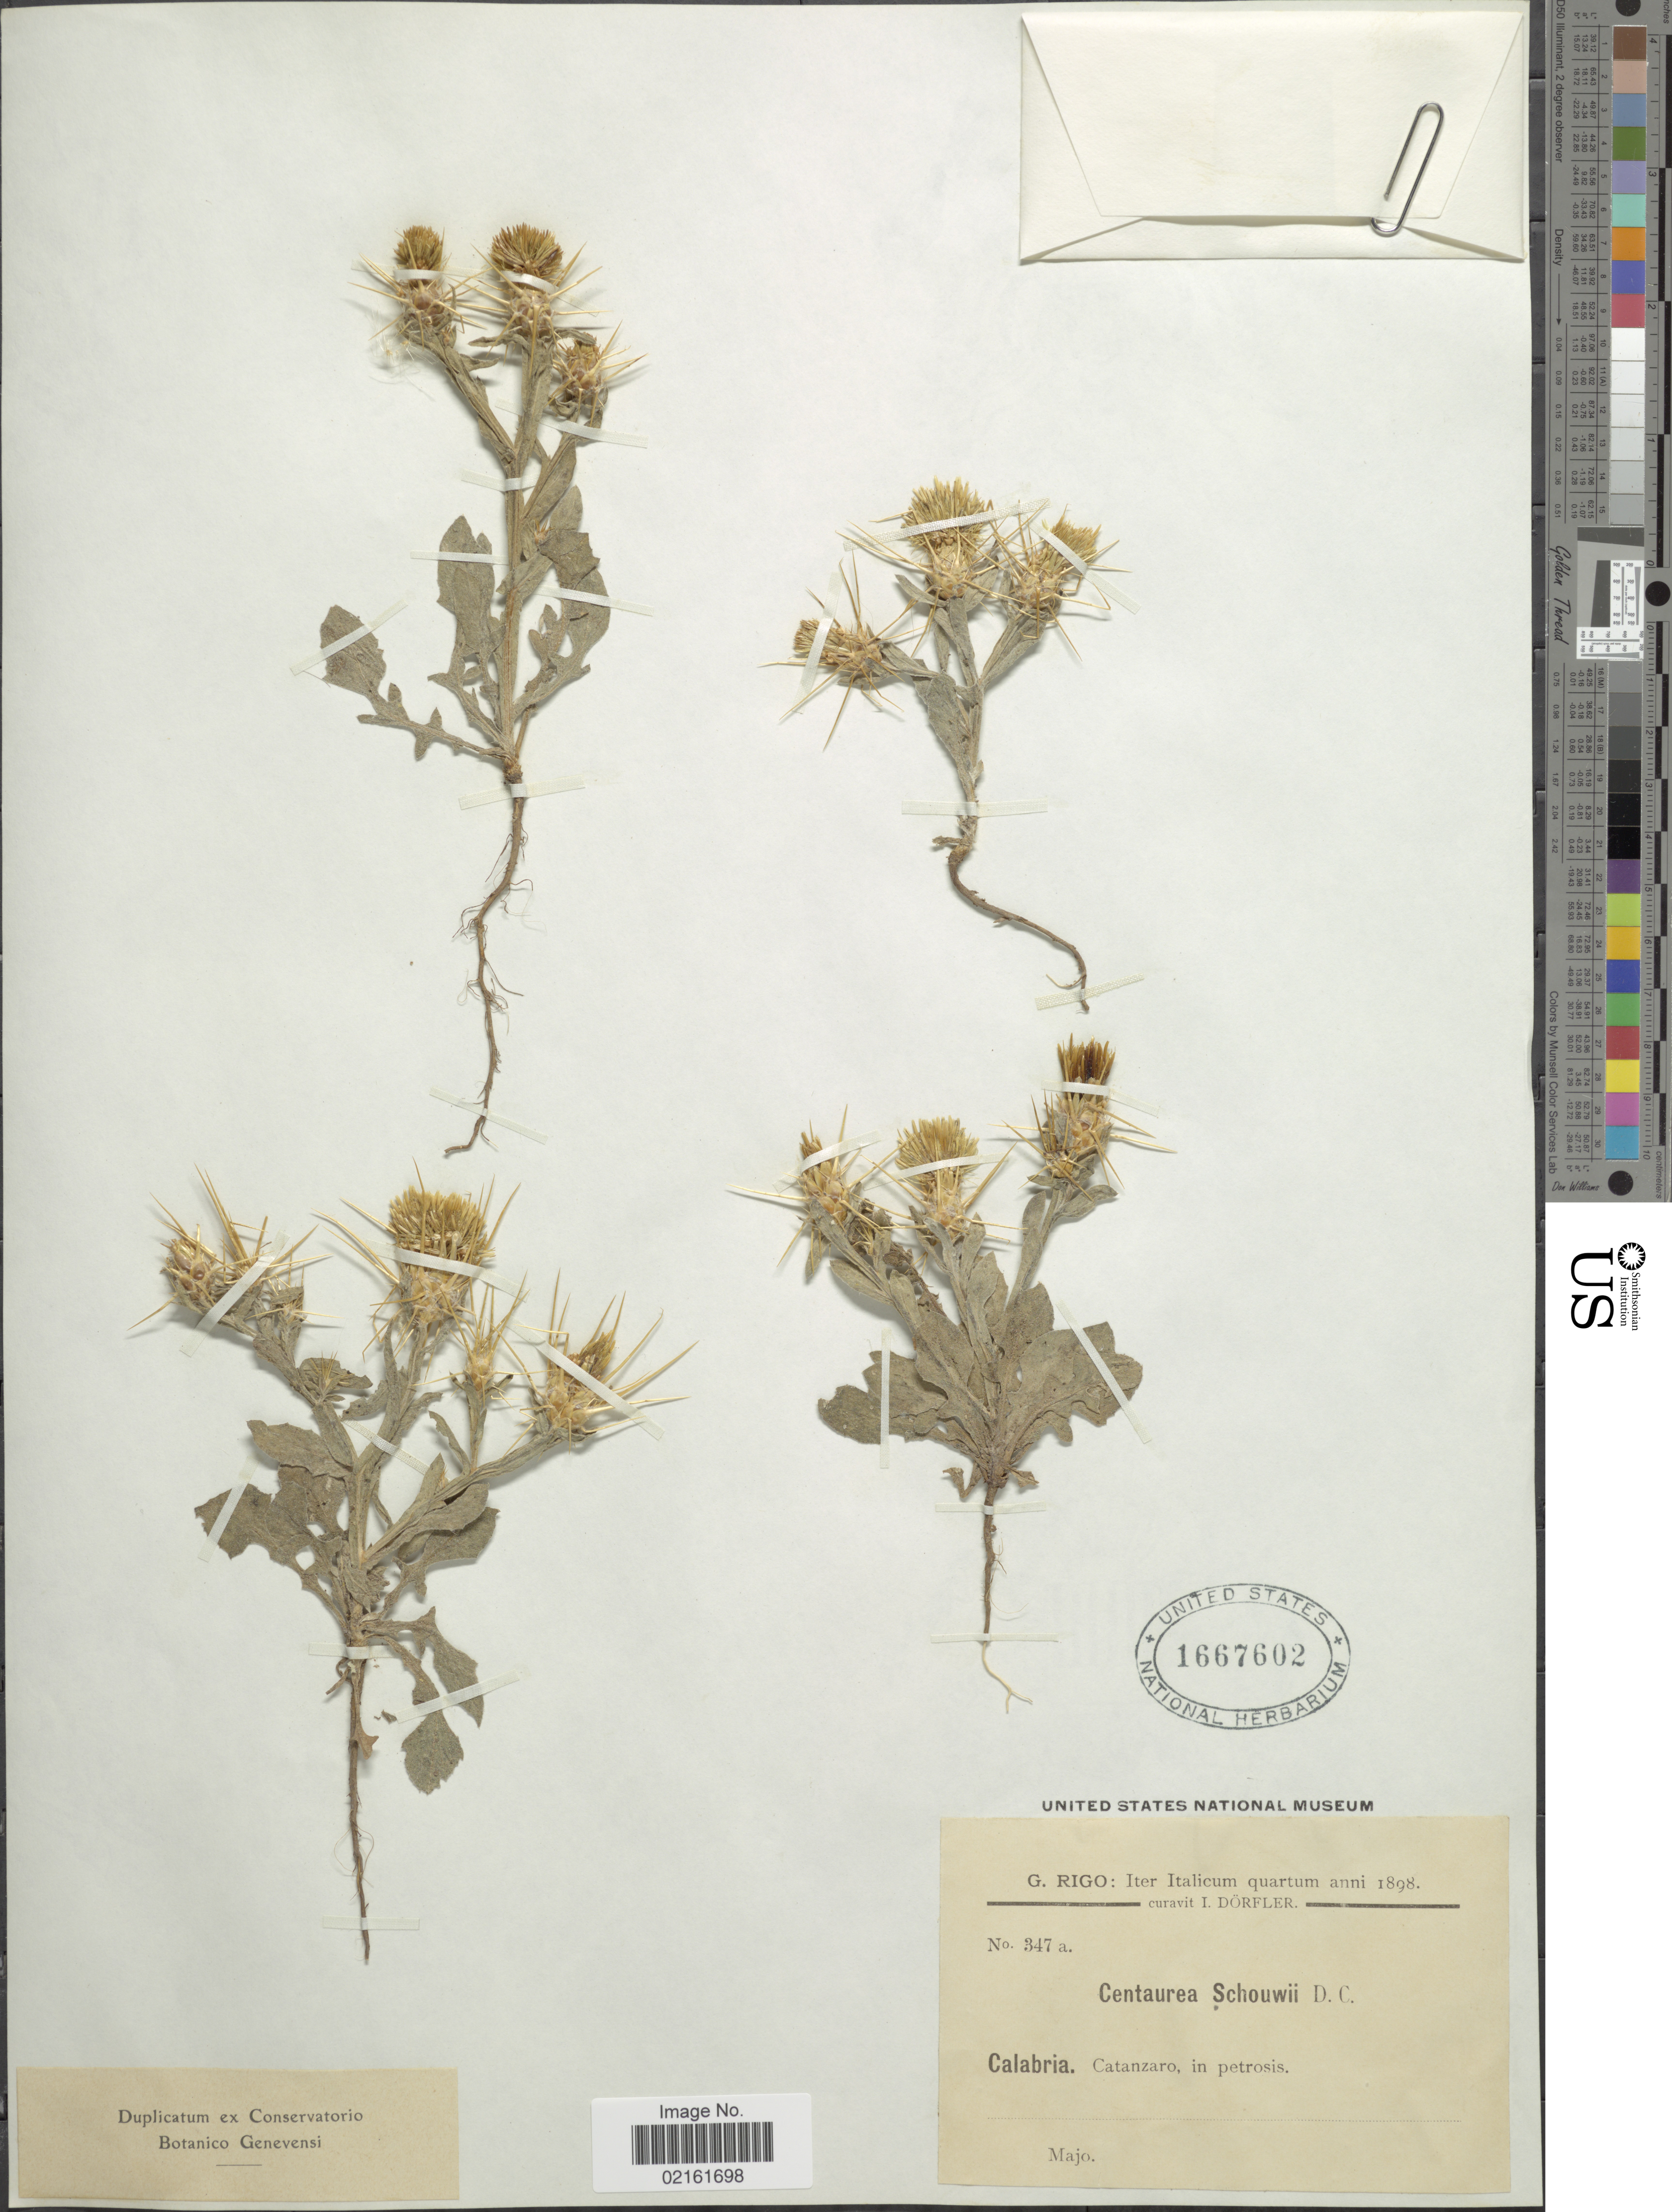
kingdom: Plantae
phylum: Tracheophyta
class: Magnoliopsida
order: Asterales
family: Asteraceae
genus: Centaurea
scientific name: Centaurea solstitialis subsp. schouwii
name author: (DC.) Gugler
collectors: G. Rigo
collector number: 347a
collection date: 1898-05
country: Italy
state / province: Calabria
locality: Catanzaro, in petrosis. Italicum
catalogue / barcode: US 1667602